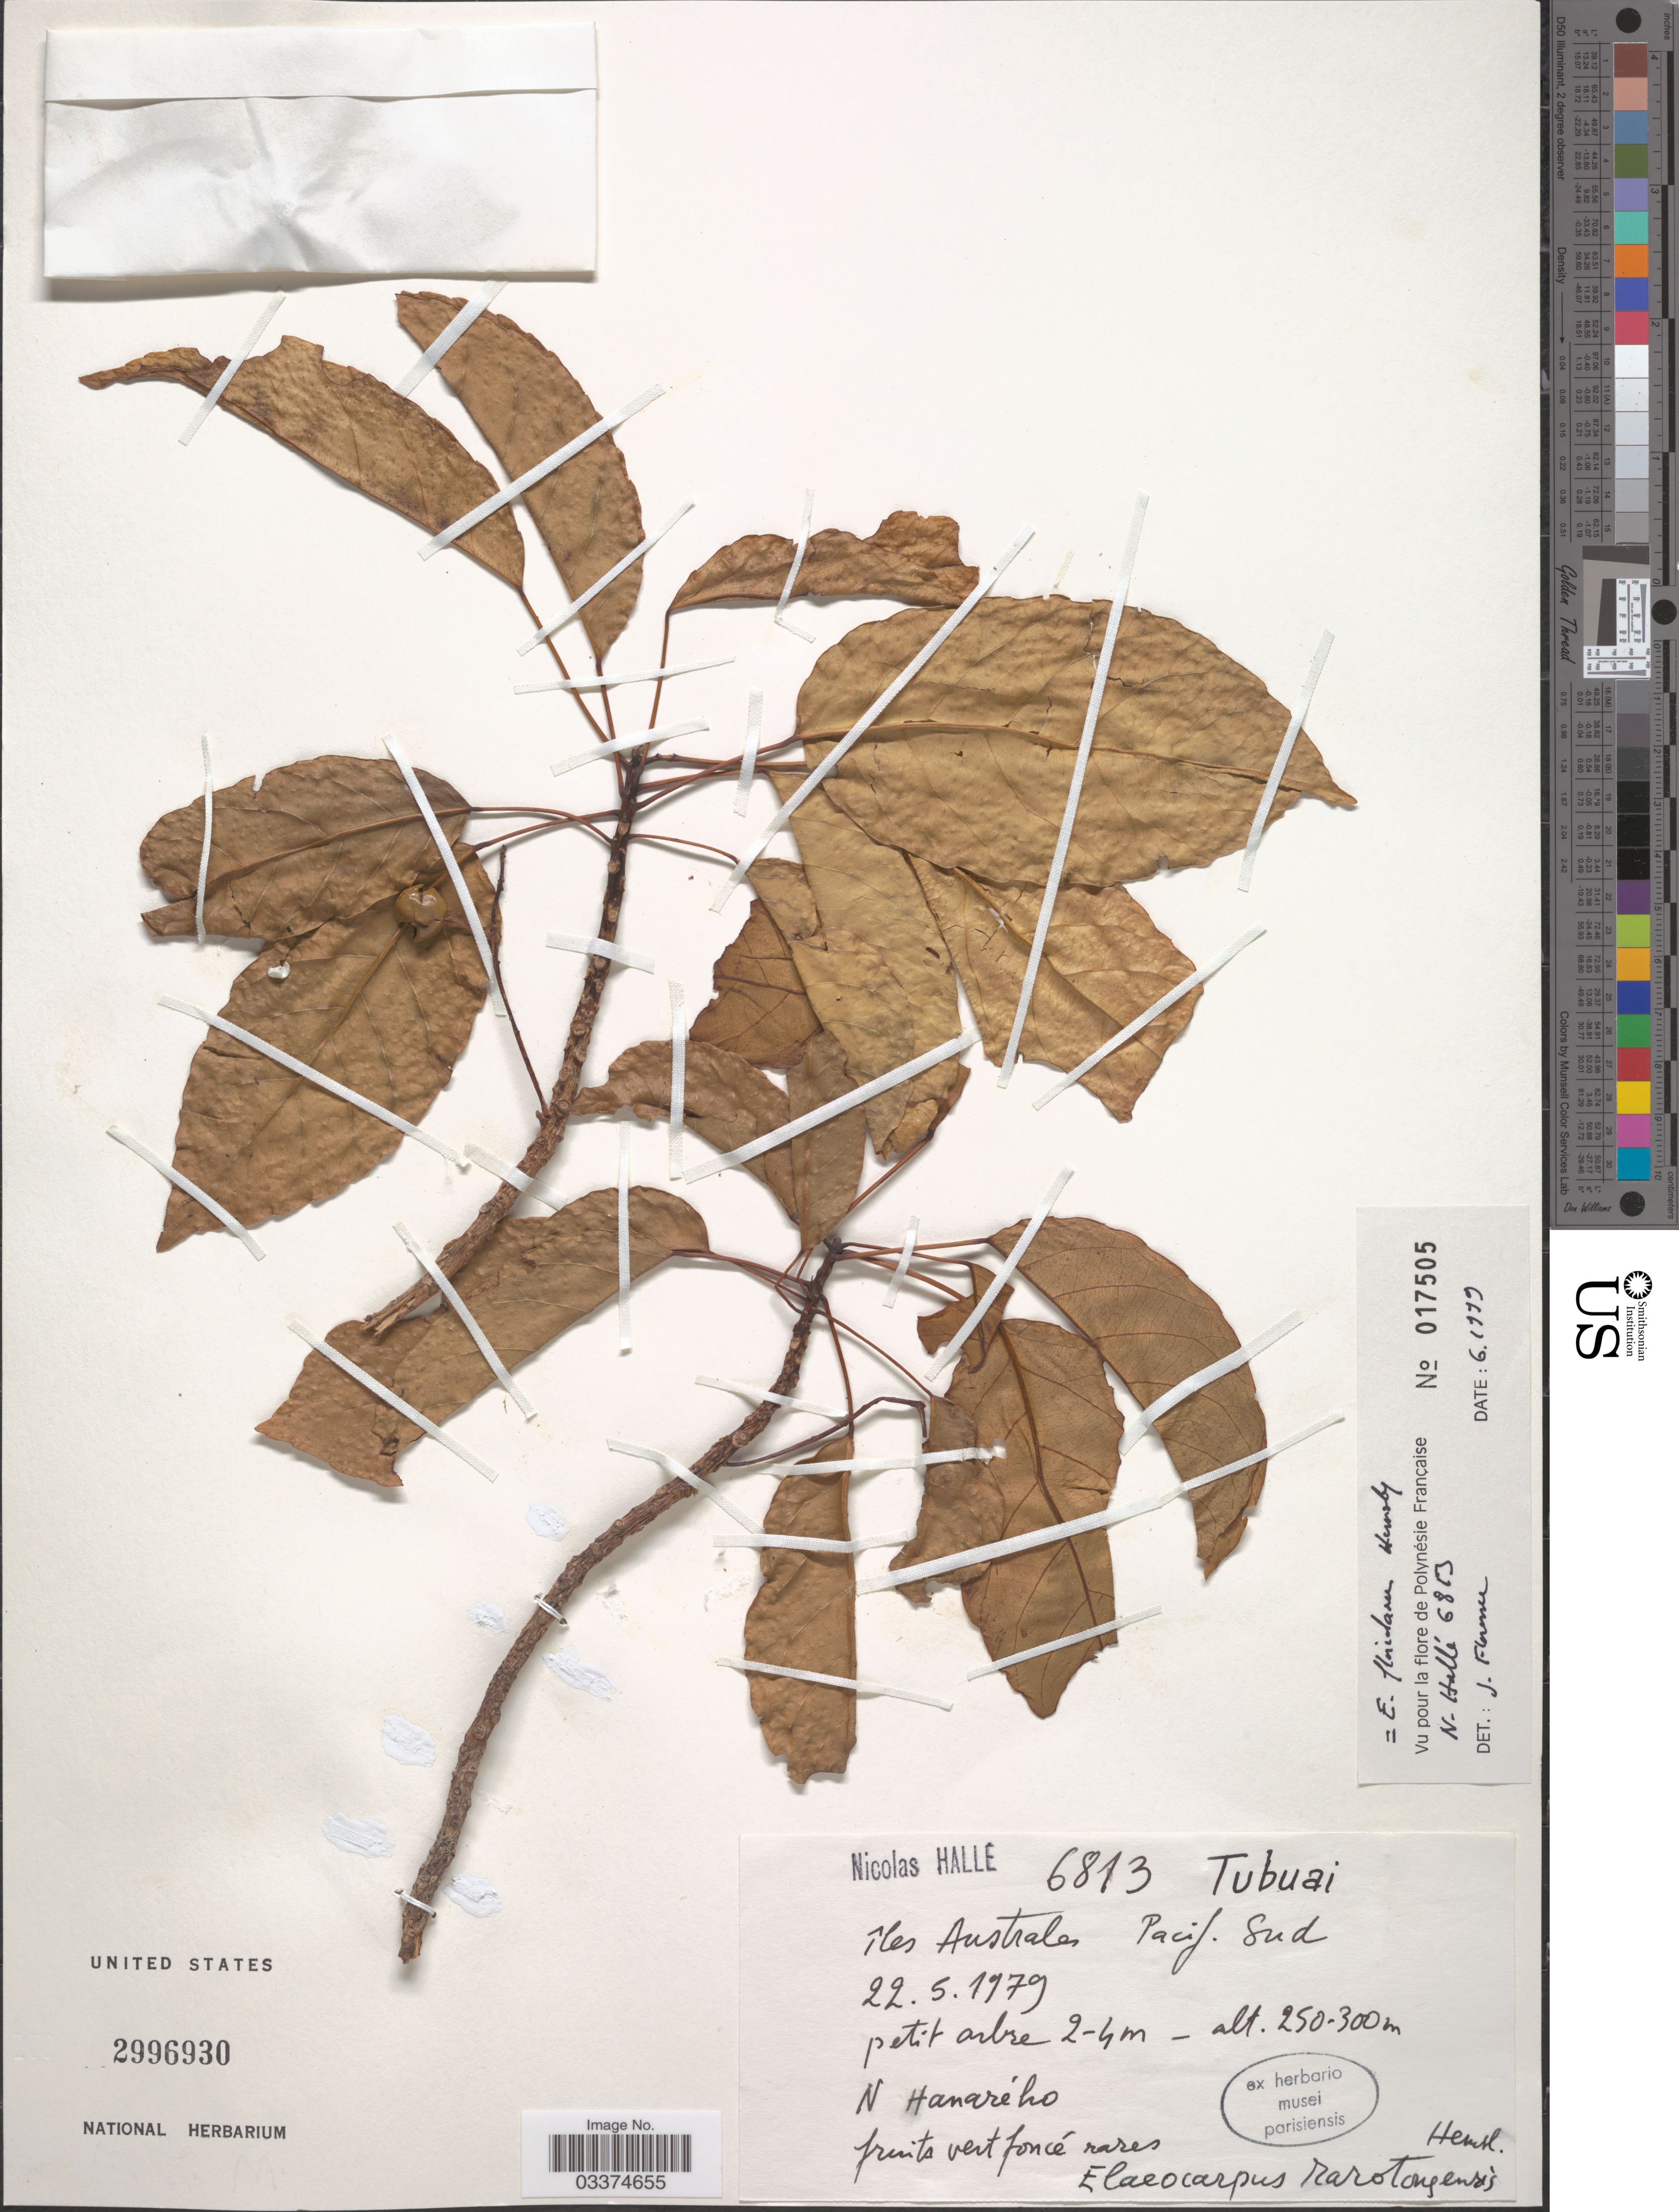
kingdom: Plantae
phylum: Tracheophyta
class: Magnoliopsida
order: Oxalidales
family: Elaeocarpaceae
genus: Elaeocarpus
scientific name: Elaeocarpus rarotongensis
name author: Hemsl.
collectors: N. Hallé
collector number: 6813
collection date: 1979-05-22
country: French Polynesia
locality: Tubuai, îles Australes, Pacif. Sud, N. Hanarého.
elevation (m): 250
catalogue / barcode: US 2996930